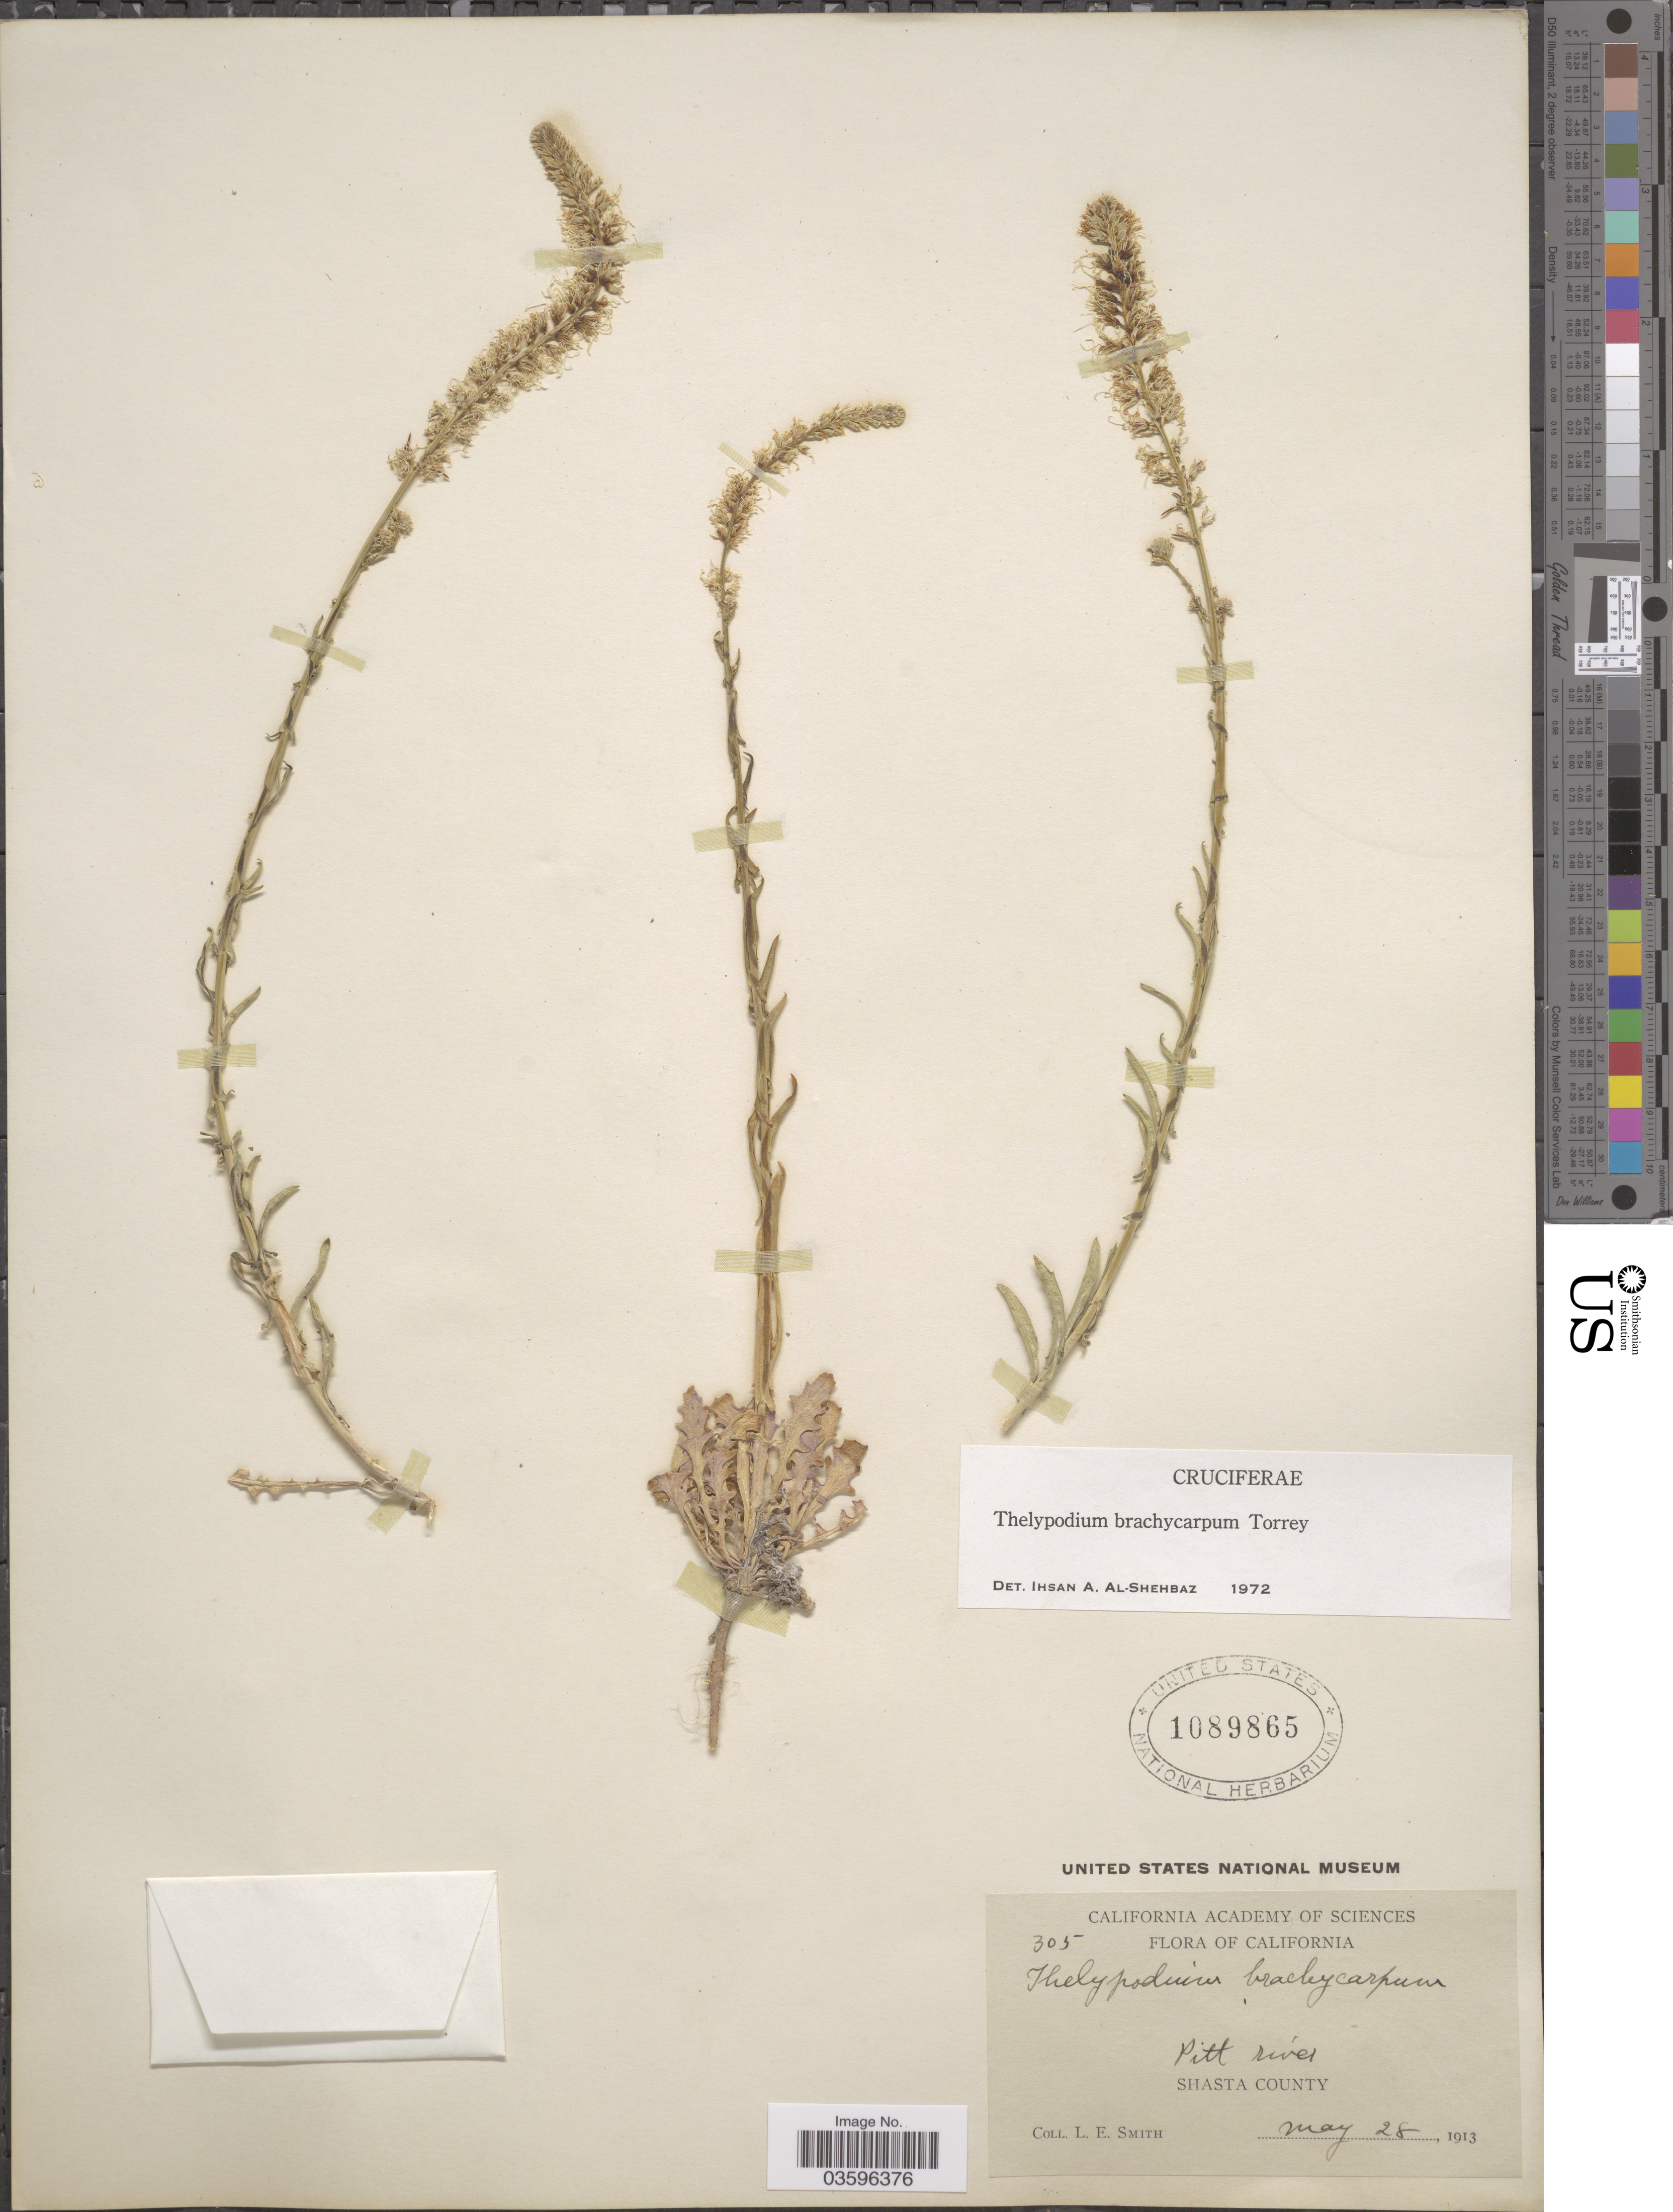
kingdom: Plantae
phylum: Tracheophyta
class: Magnoliopsida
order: Brassicales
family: Brassicaceae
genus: Thelypodium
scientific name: Thelypodium brachycarpum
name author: Torr.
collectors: L. E. Smith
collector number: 305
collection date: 1913-05-28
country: United States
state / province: California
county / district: Shasta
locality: Pitt river. Shasta County.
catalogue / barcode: US 1089865